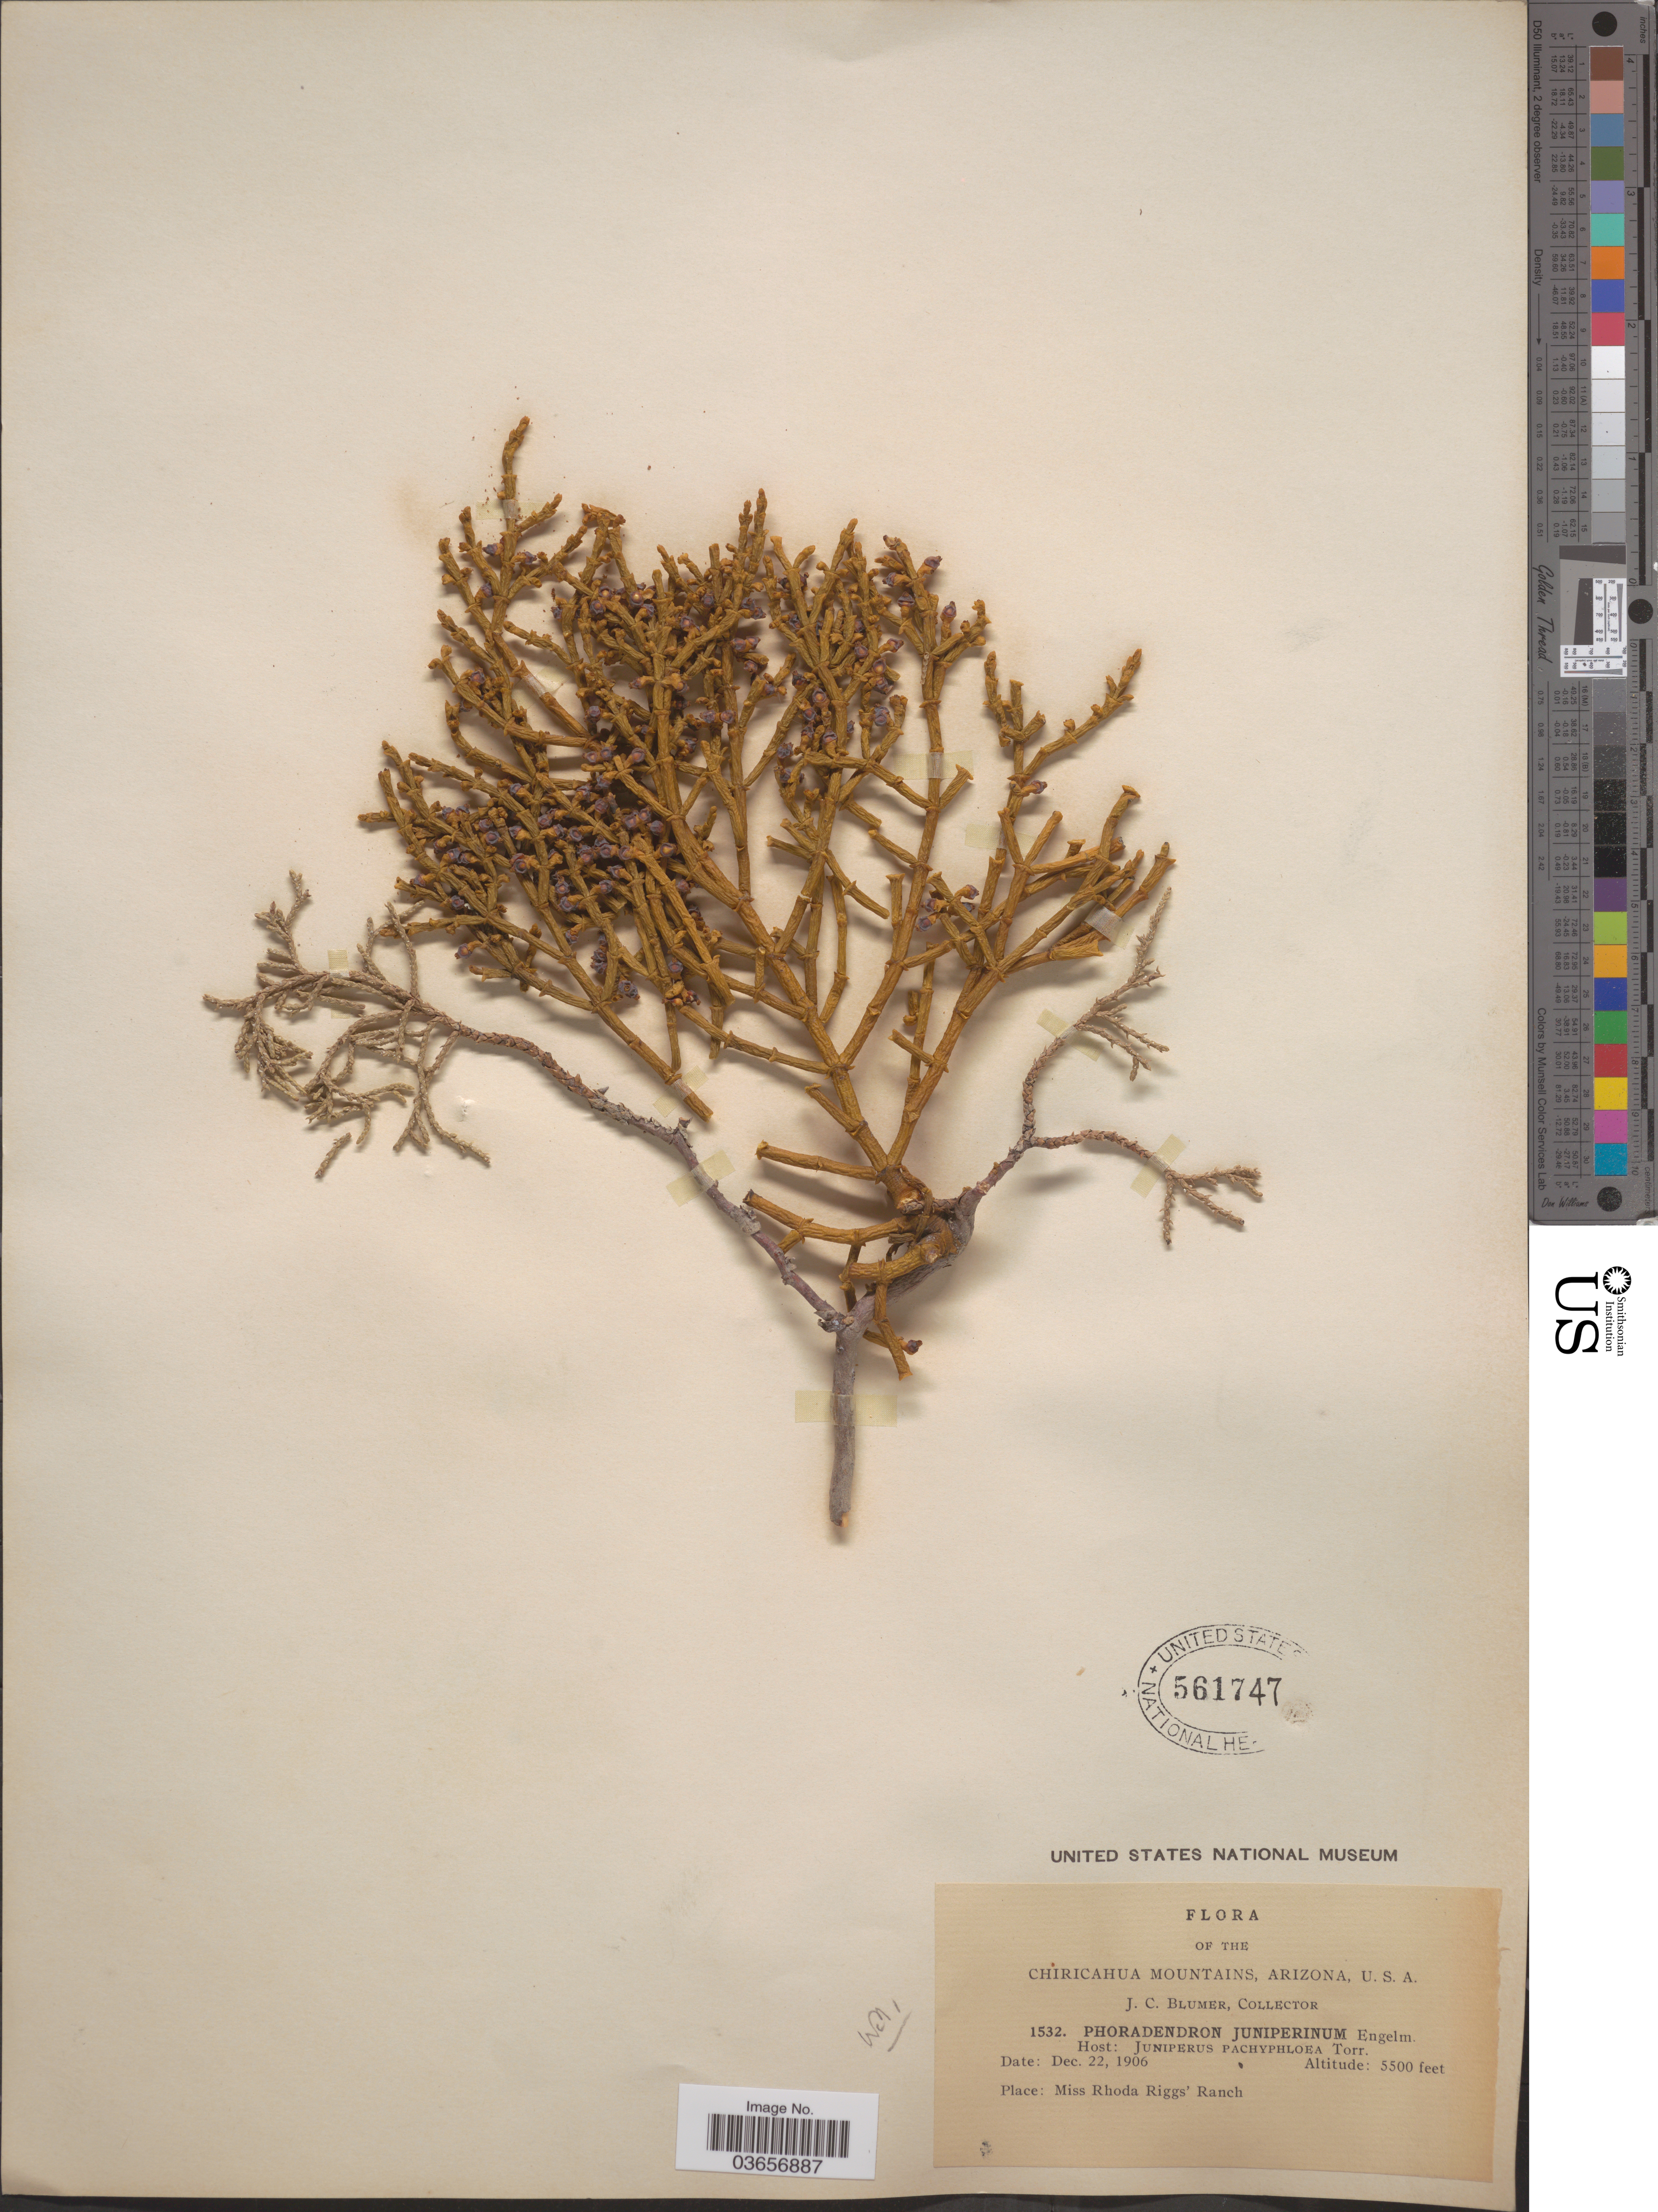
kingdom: Plantae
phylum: Tracheophyta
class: Magnoliopsida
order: Santalales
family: Viscaceae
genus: Phoradendron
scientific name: Phoradendron juniperinum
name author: Engelm. ex A. Gray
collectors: J. C. Blumer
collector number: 1532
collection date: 1906-12-22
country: United States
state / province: Arizona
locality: Chiricahua Mountains. Miss Rhoda Rigg's Ranch.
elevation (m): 1676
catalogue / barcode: US 561747